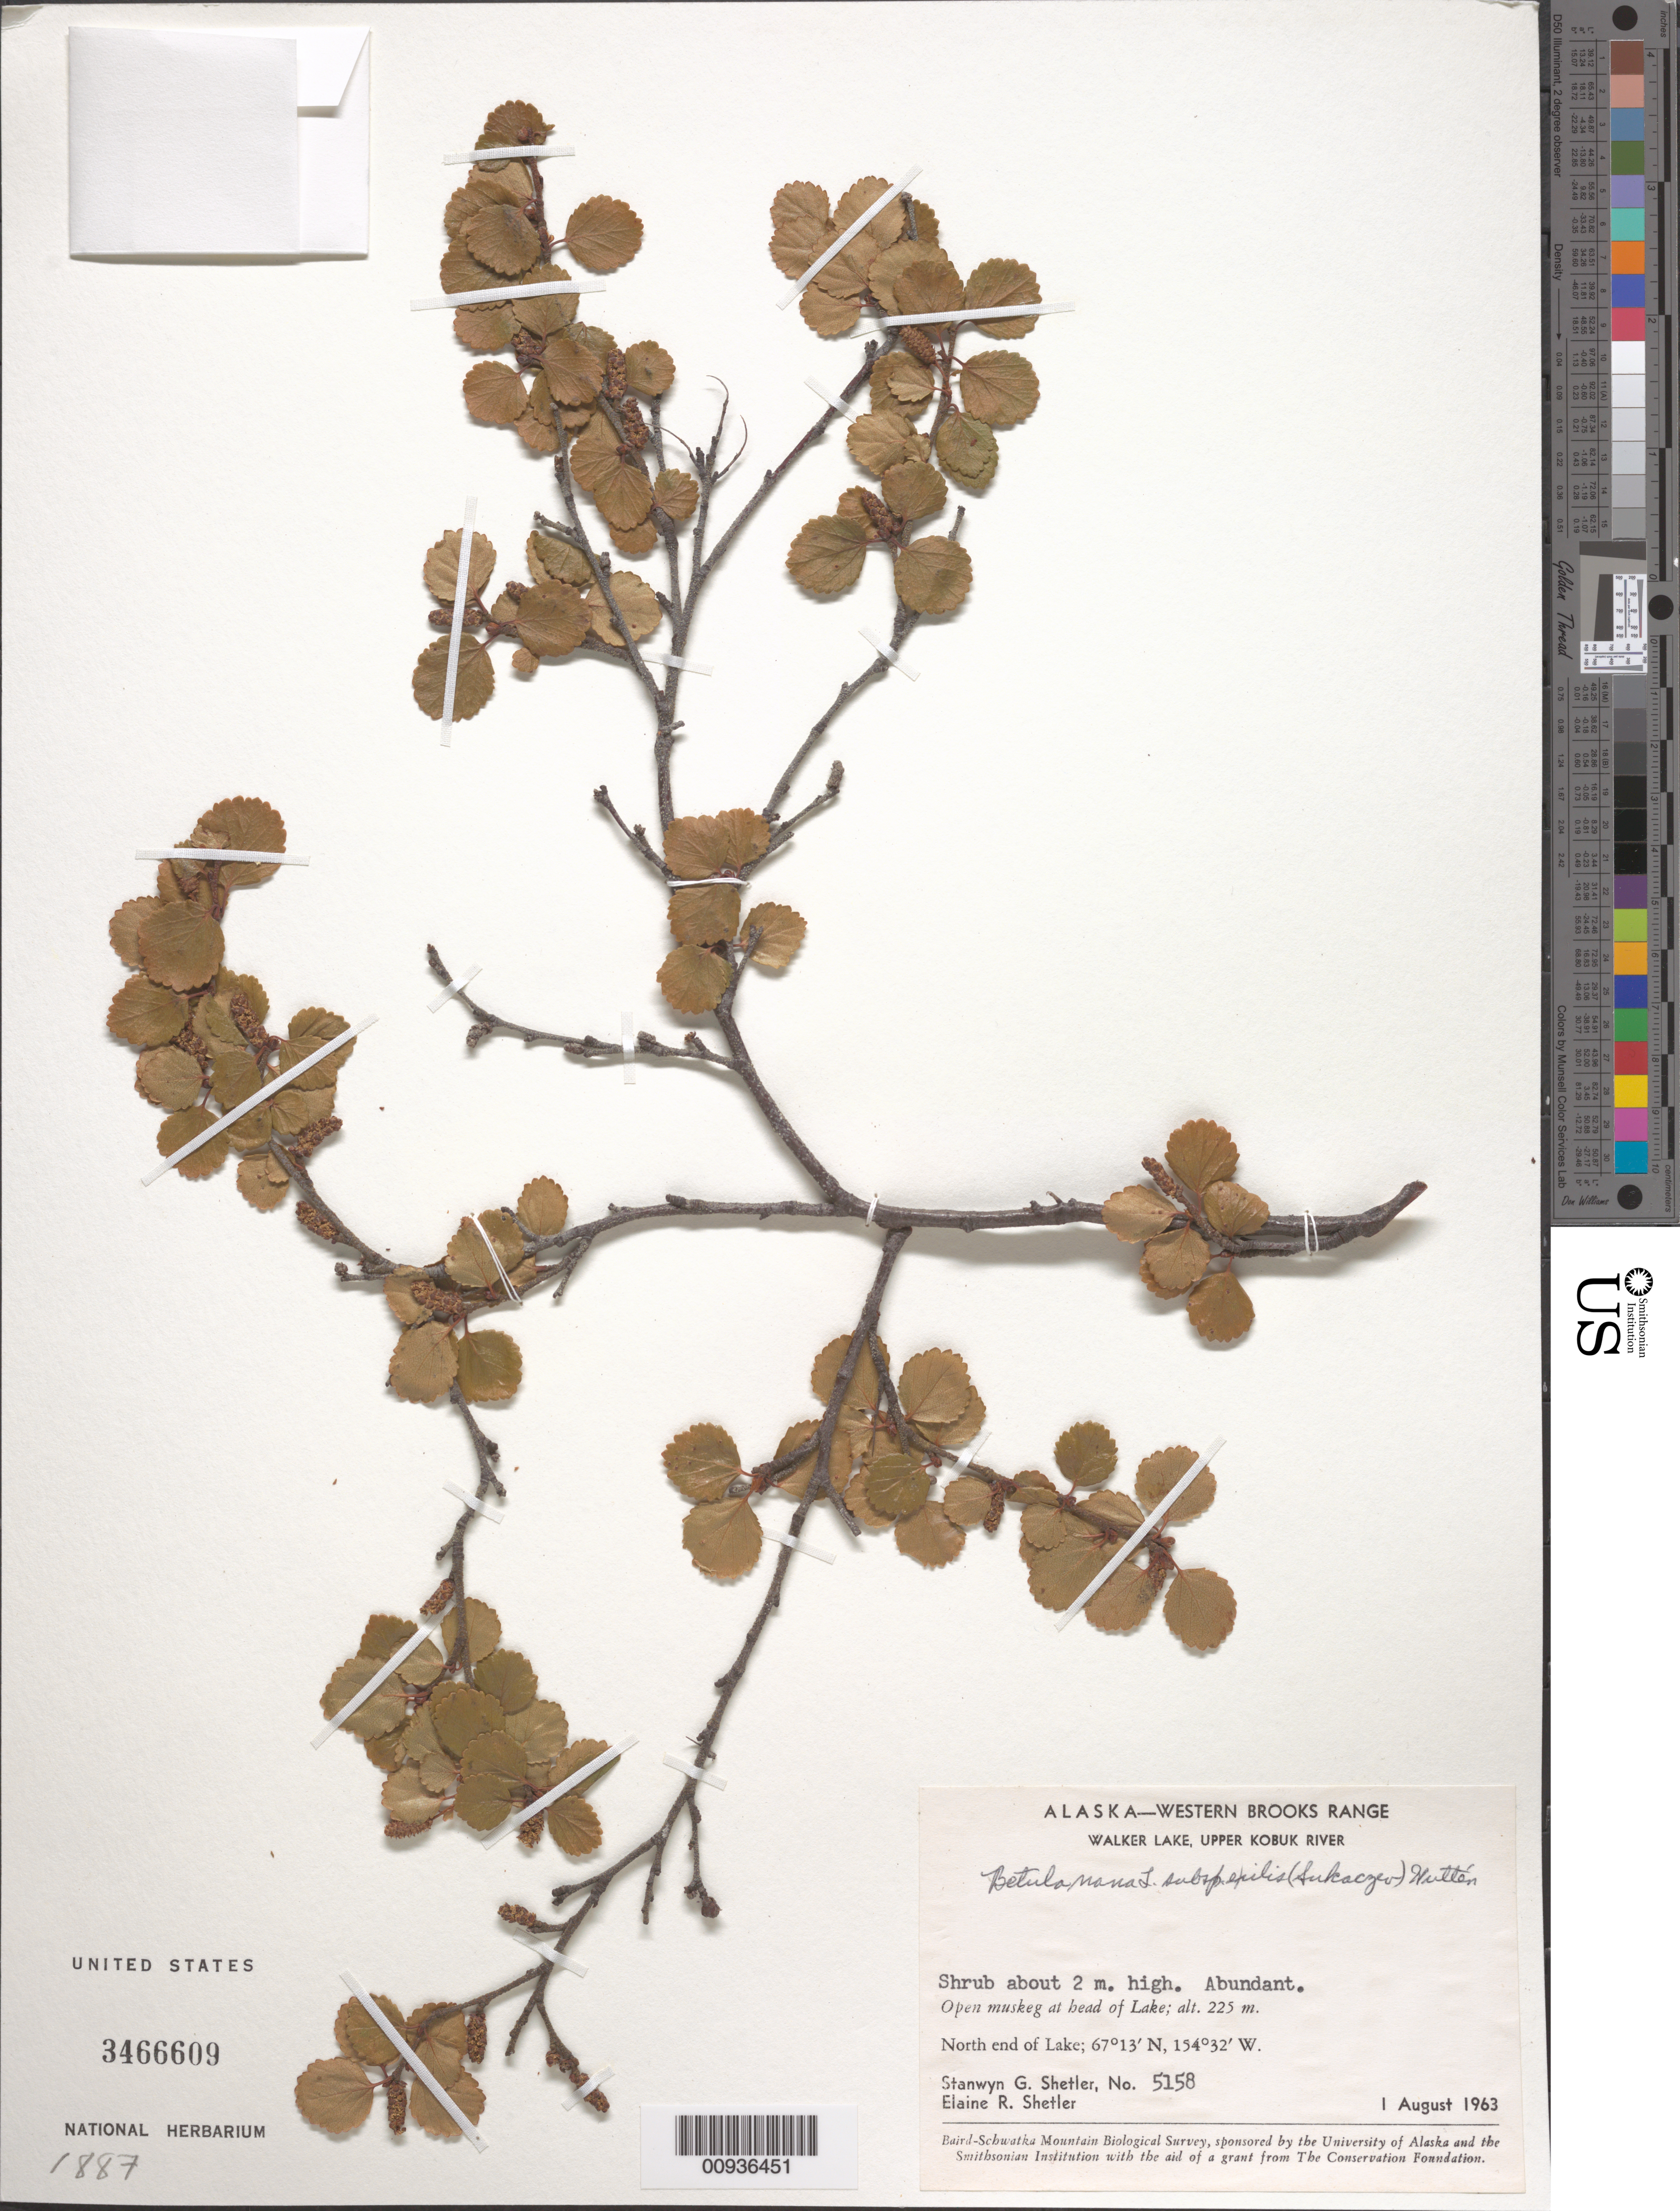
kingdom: Plantae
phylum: Tracheophyta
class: Magnoliopsida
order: Fagales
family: Betulaceae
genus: Betula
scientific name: Betula nana subsp. exilis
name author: L.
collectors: S. Shetler & E. R. Shetler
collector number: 5158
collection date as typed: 01 Aug 1963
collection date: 1963-08-01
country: United States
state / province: Alaska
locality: North end of Walker Lake. Western Brooks Range, Upper Kobuk River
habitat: Open muskeg at head of Lake.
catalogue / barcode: US 3466609